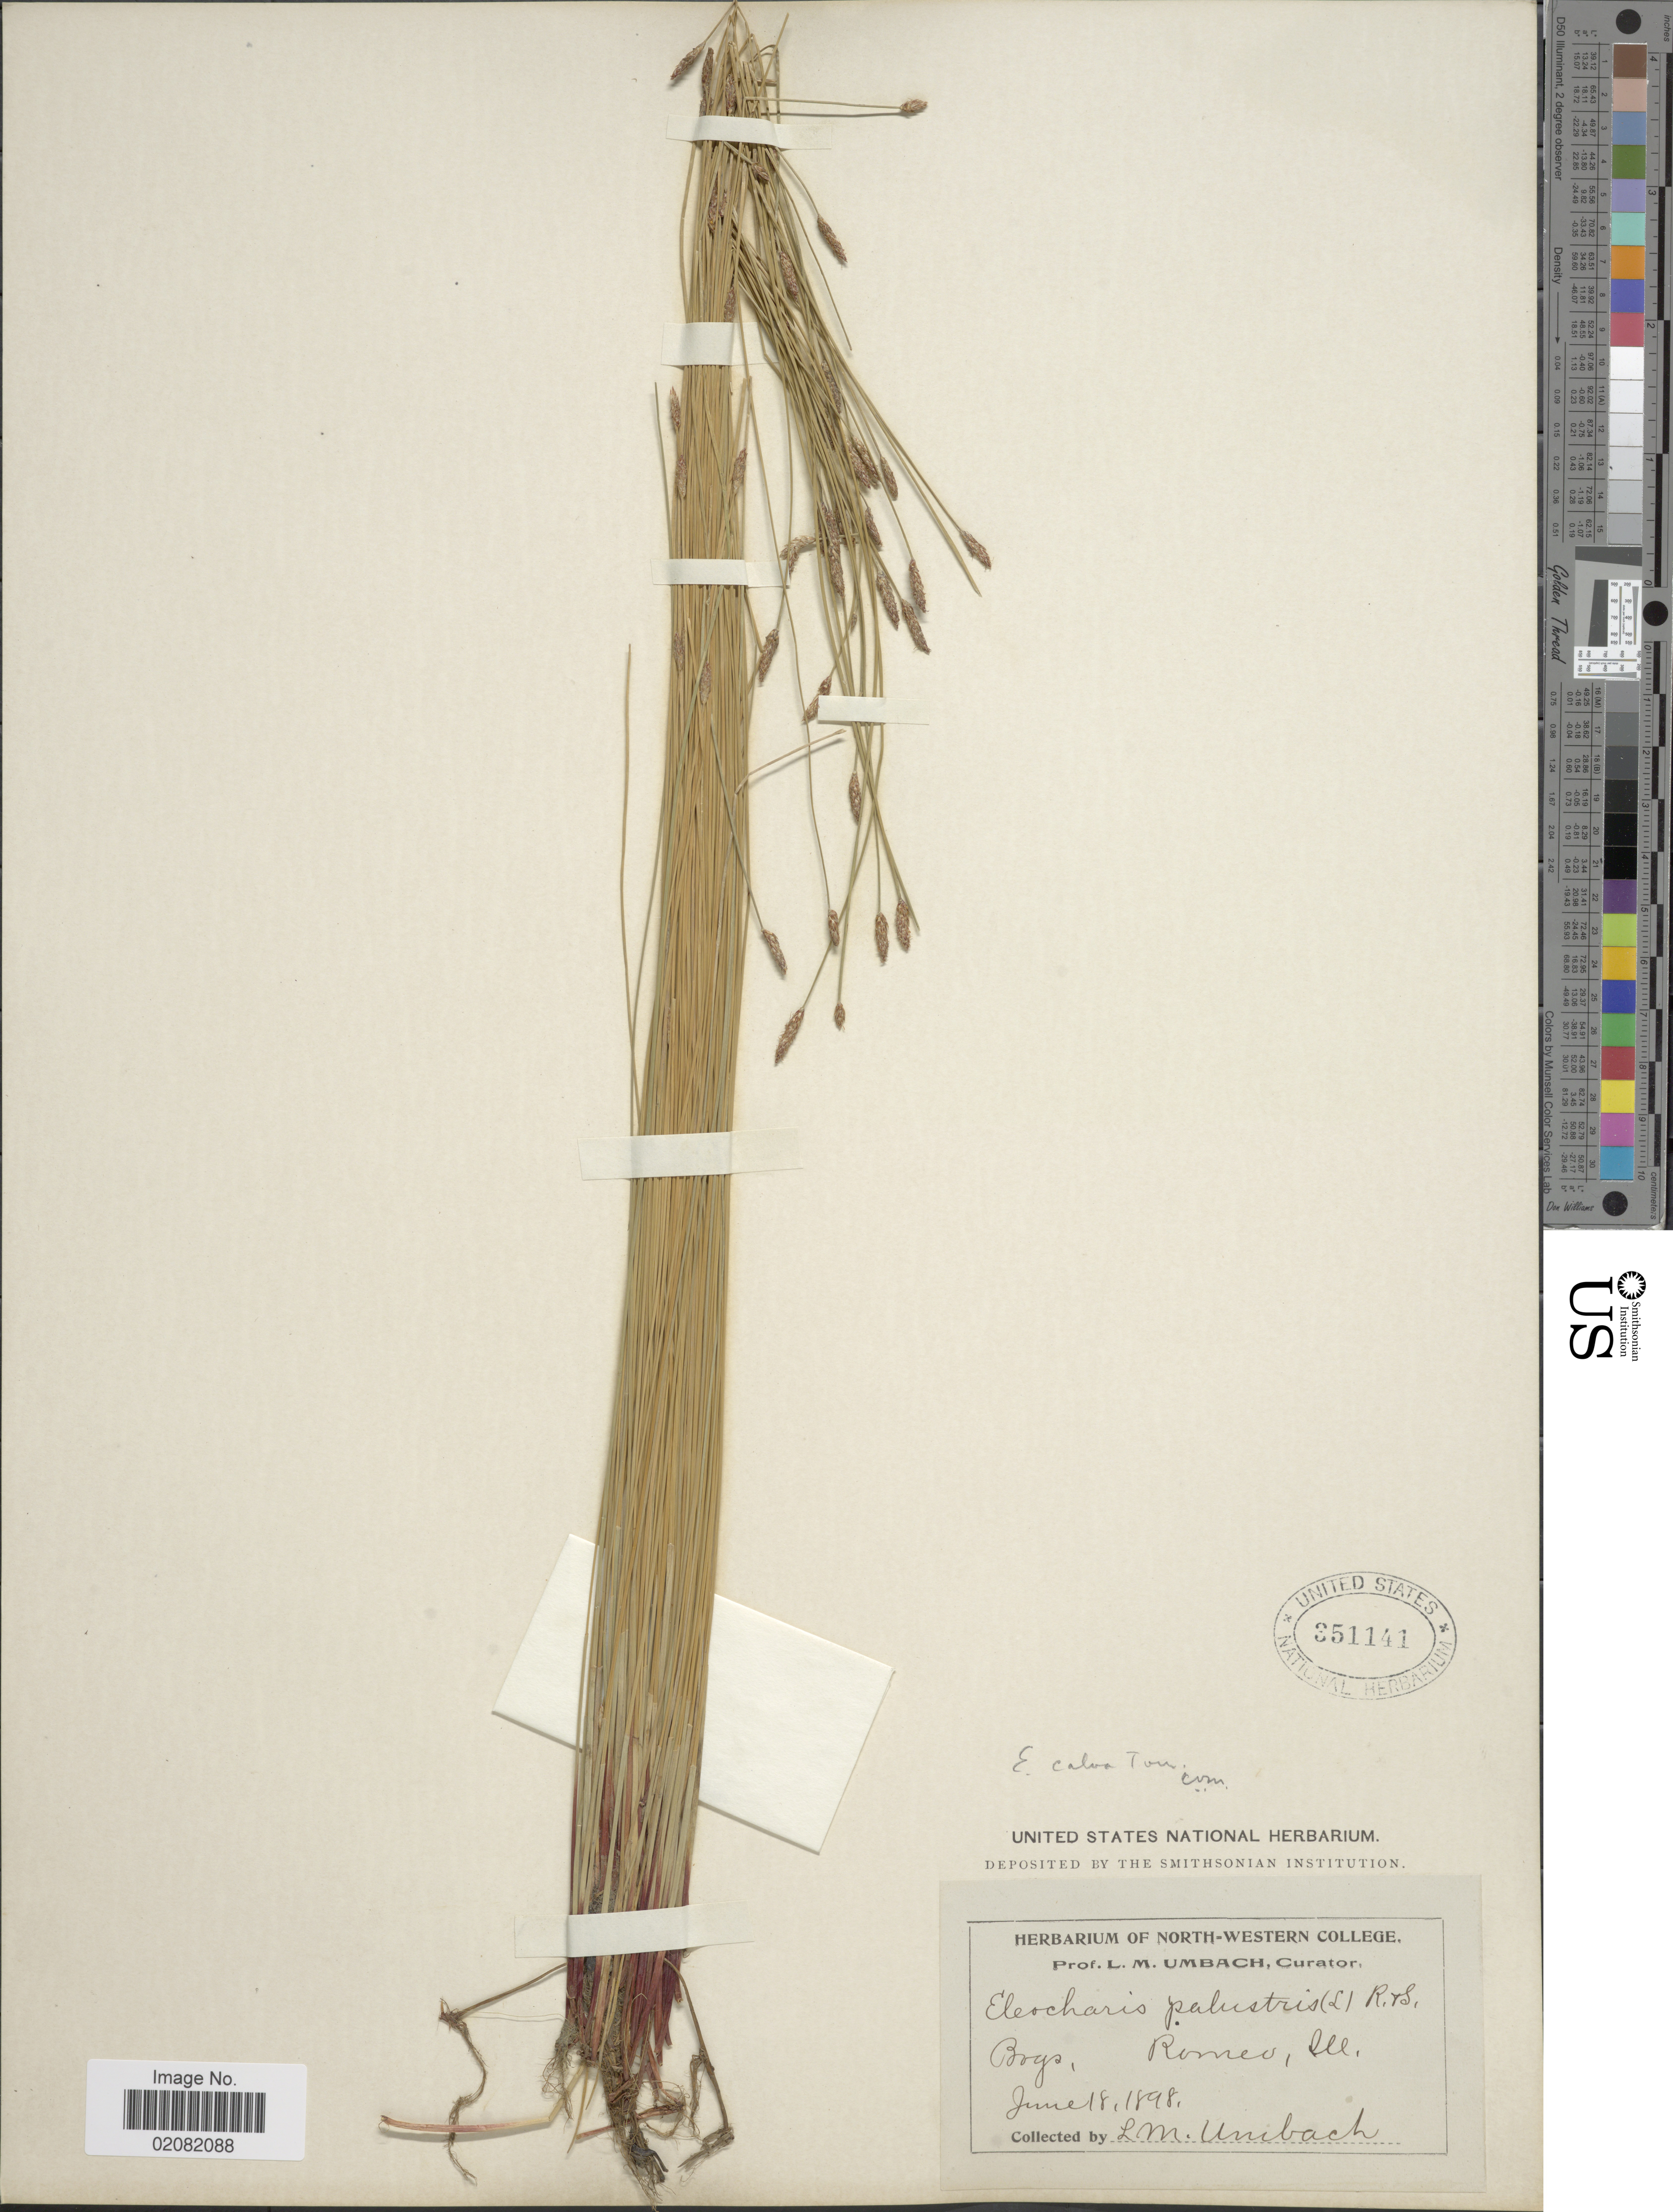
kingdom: Plantae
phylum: Tracheophyta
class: Liliopsida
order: Poales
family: Cyperaceae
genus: Eleocharis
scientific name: Eleocharis erythropoda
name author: Steud.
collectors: L. M. Umbach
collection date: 1898-06-18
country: United States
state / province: Illinois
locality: Bogs, Romeo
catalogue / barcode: US 351141